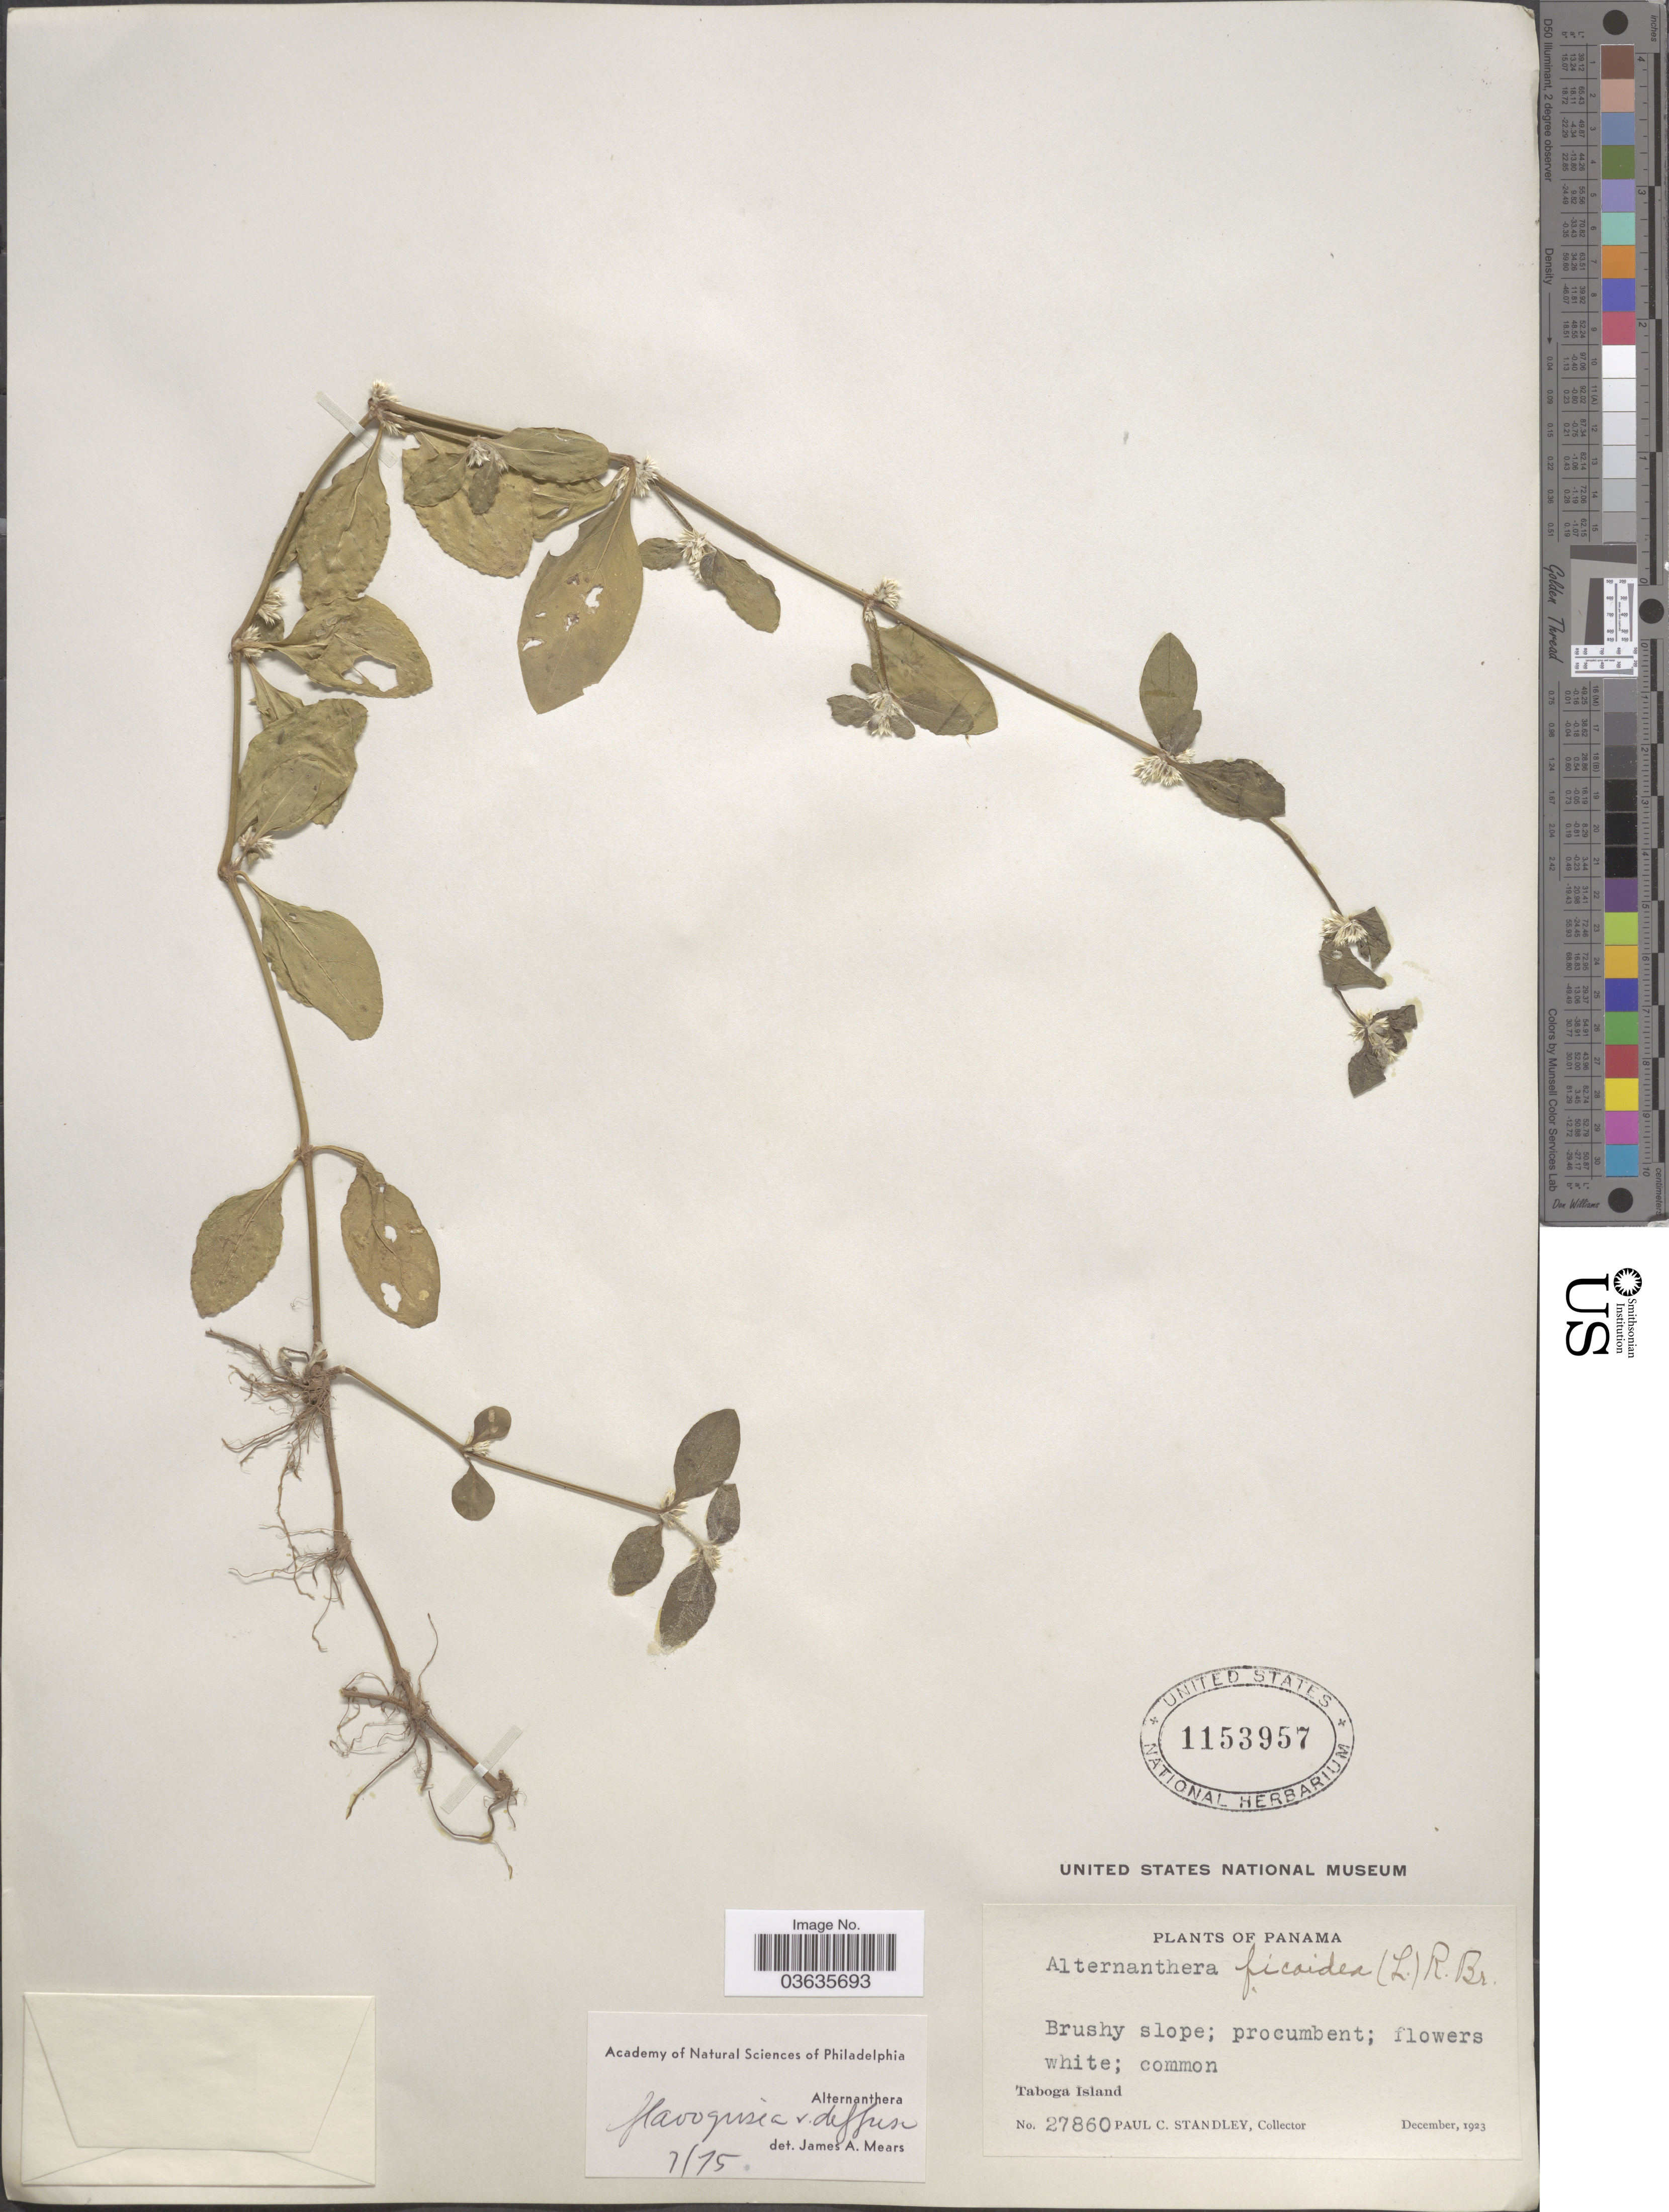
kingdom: Plantae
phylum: Tracheophyta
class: Magnoliopsida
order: Caryophyllales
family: Amaranthaceae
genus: Alternanthera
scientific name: Alternanthera flavogrisea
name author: Urb.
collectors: P. C. Standley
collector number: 27860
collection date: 1923-12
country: Panama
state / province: Panamá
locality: Taboga Island.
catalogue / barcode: US 1153957